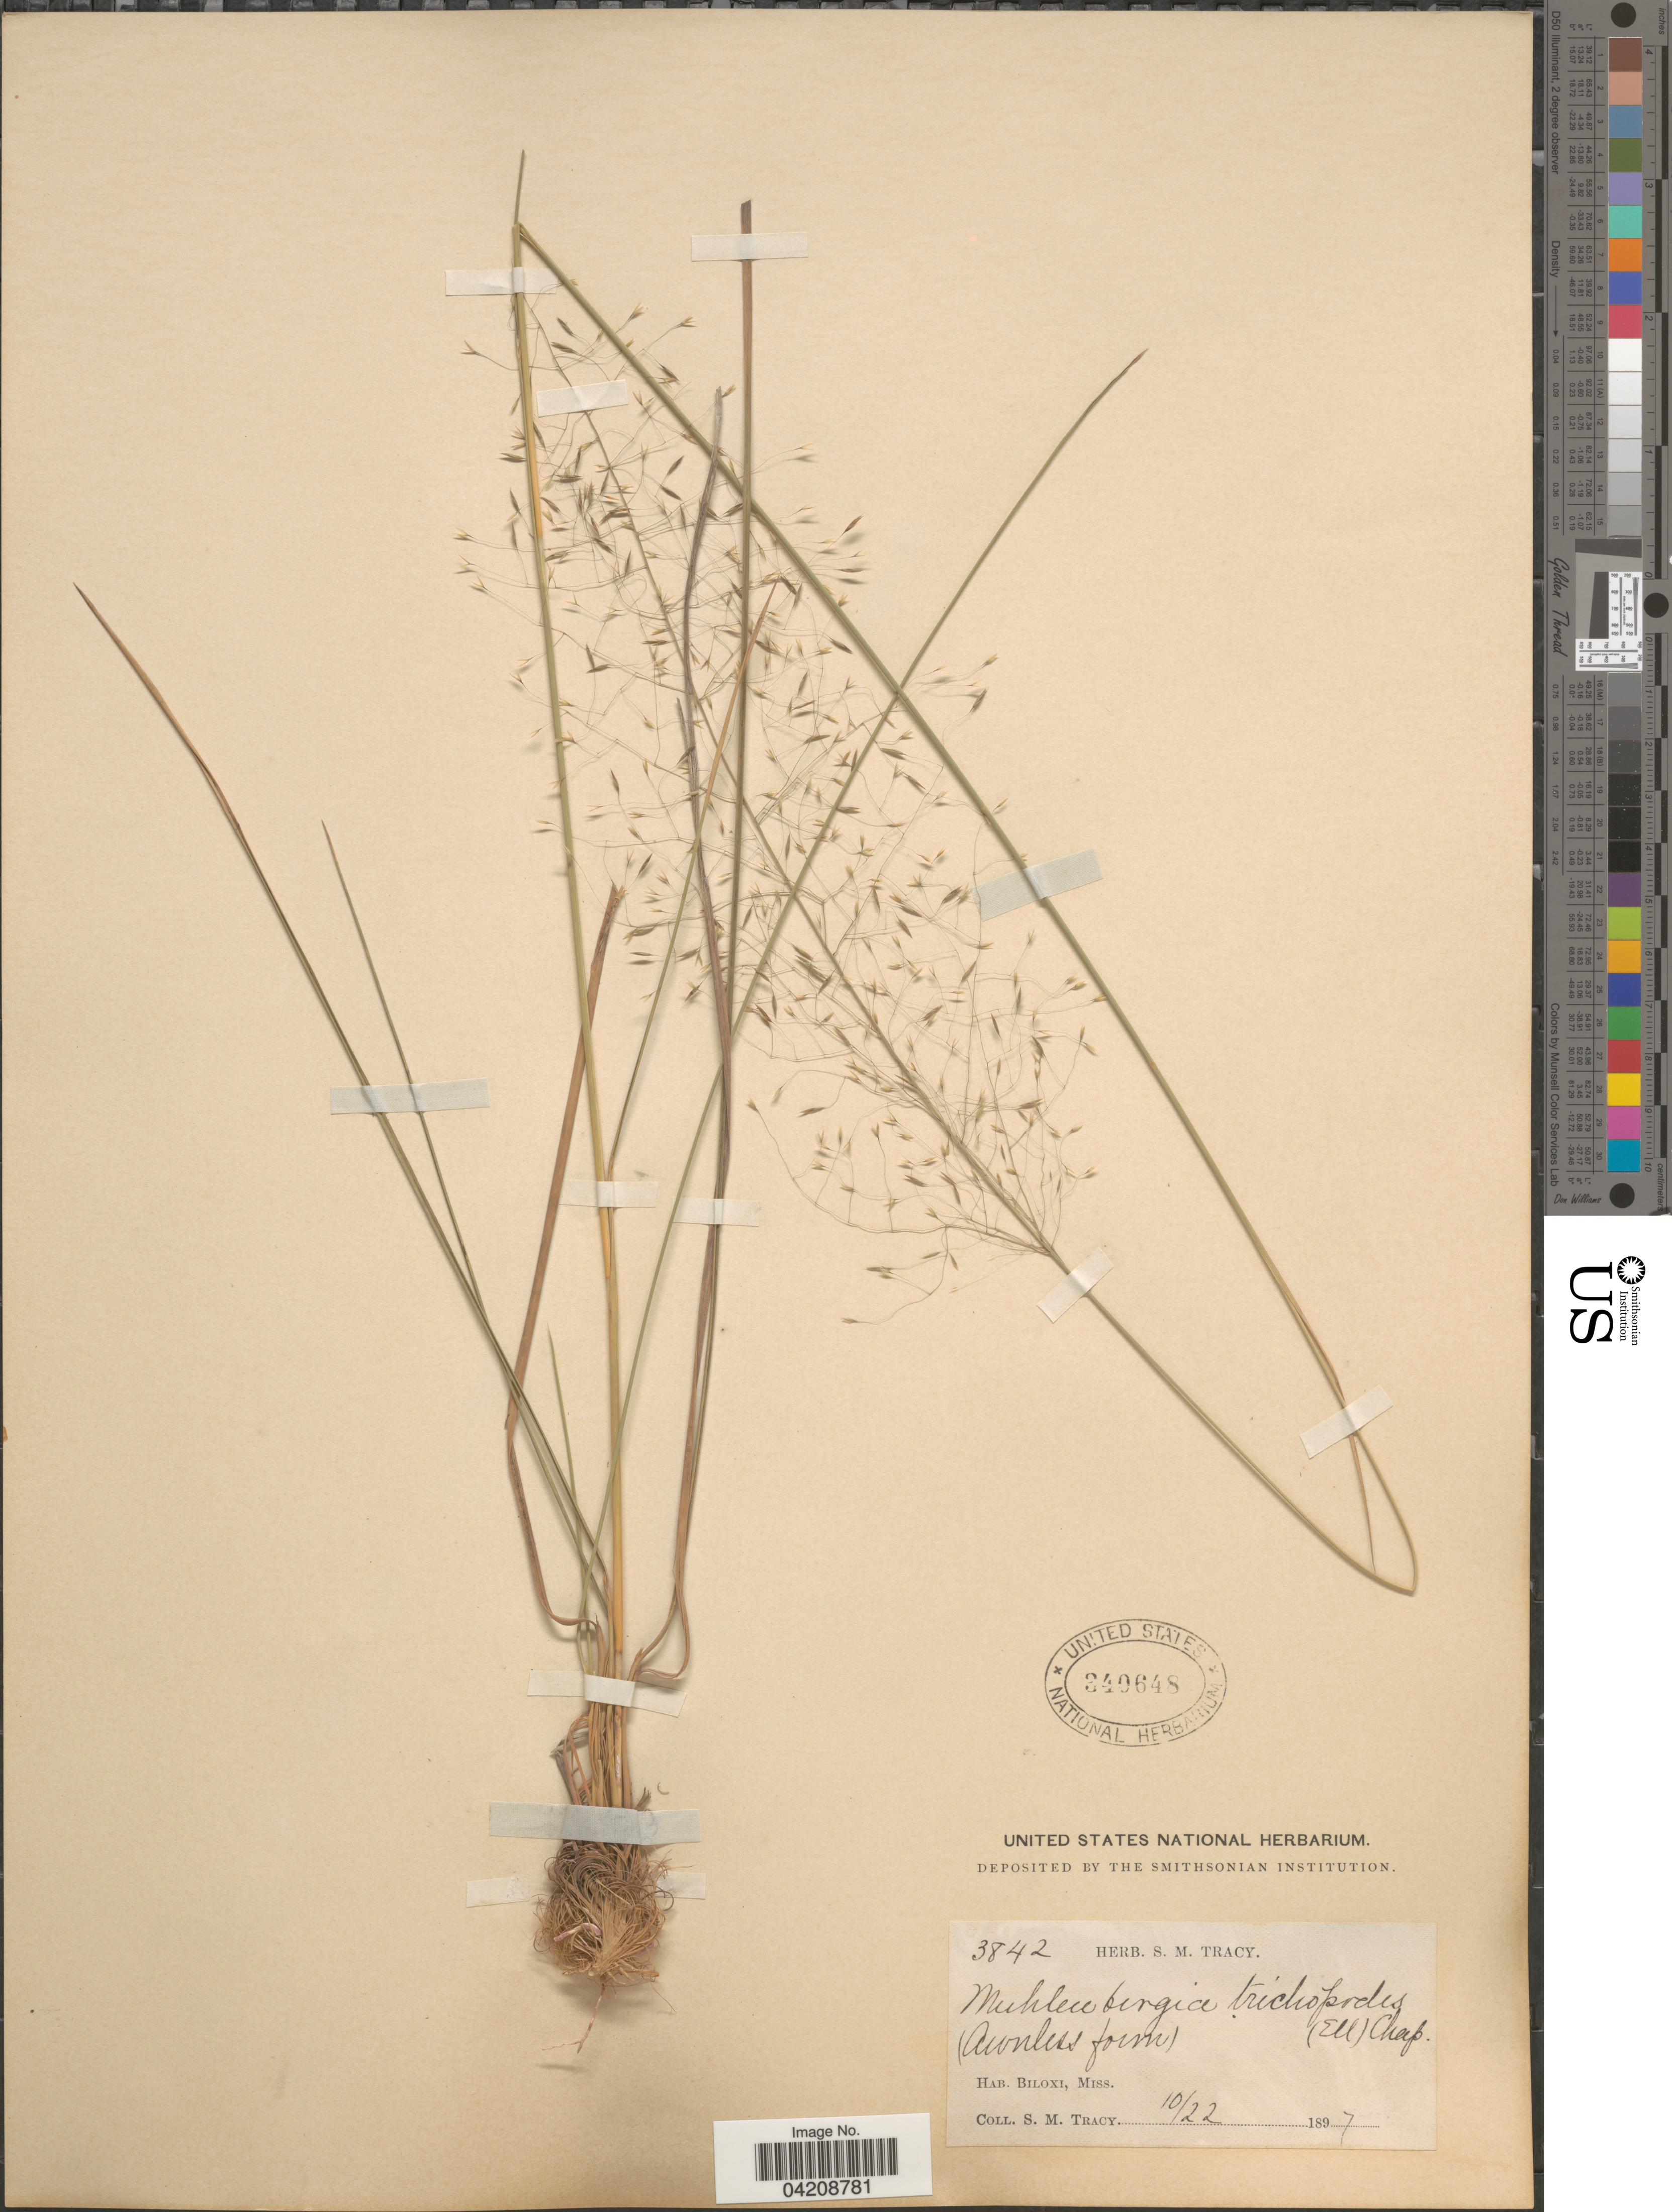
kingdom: Plantae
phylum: Tracheophyta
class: Liliopsida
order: Poales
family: Poaceae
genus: Muhlenbergia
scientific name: Muhlenbergia expansa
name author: Trin.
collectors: S. M. Tracy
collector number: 3842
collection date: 1897-10-22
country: United States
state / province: Mississippi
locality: Biloxi.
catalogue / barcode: US 340648